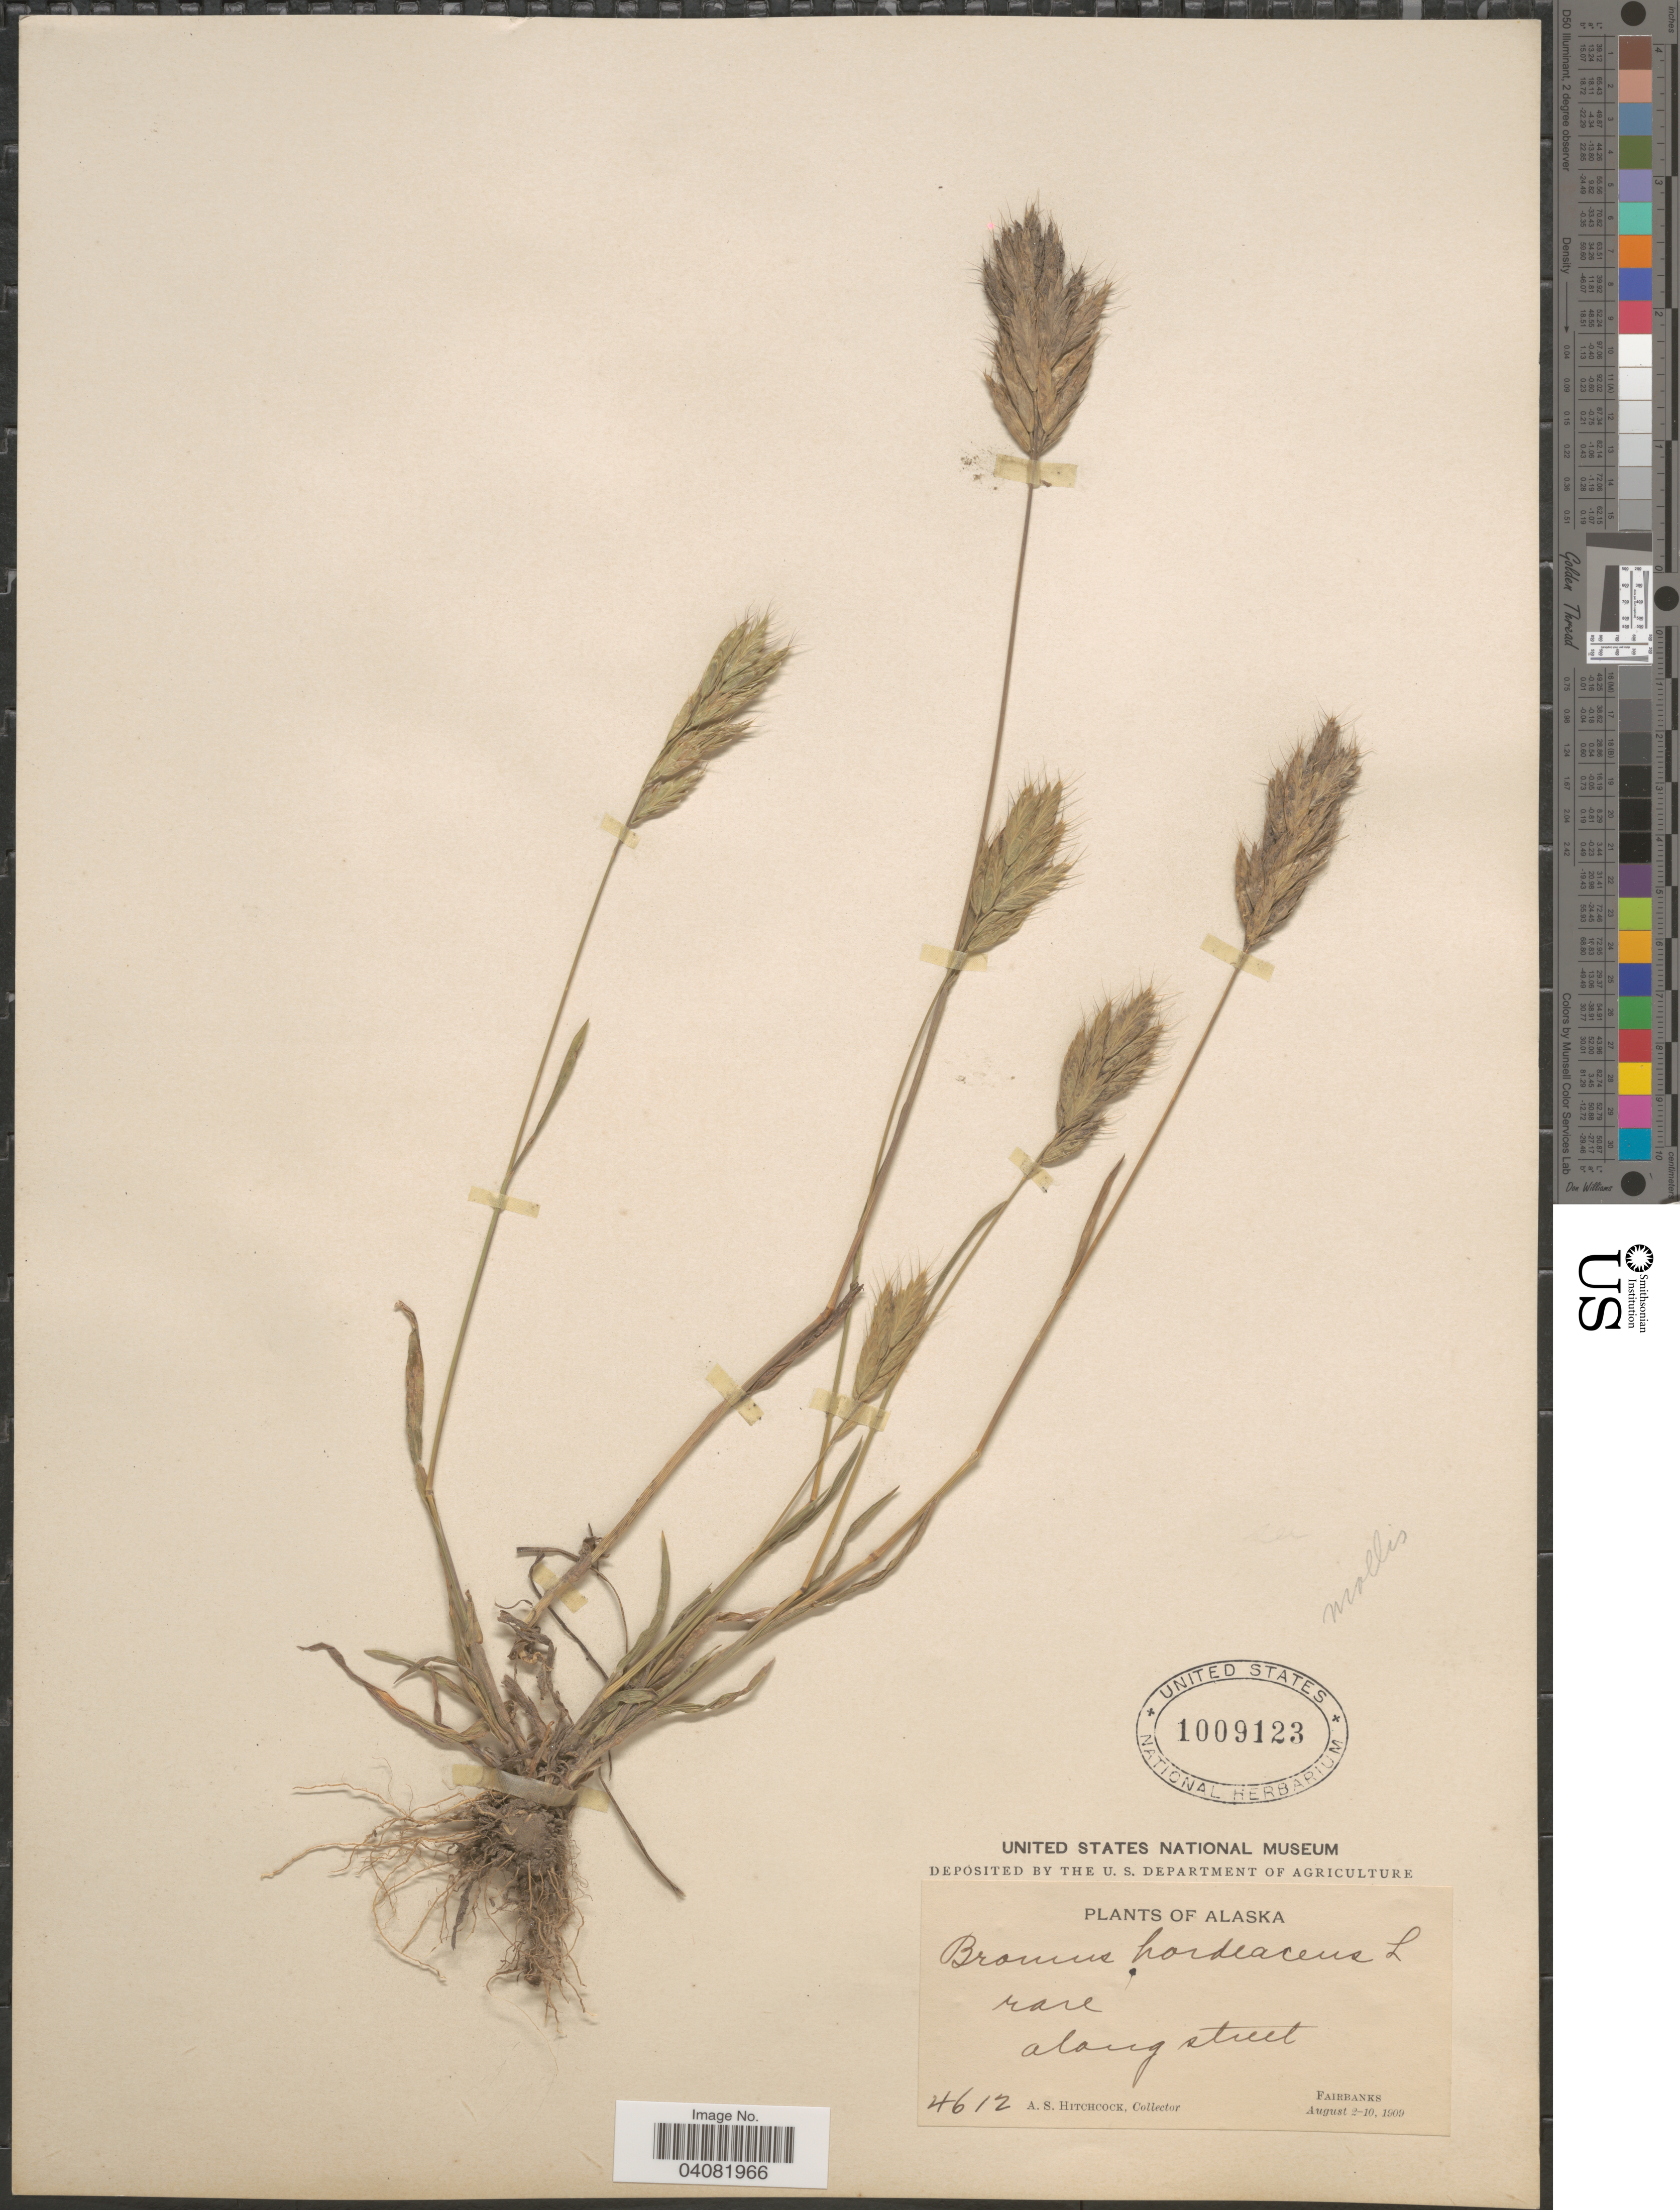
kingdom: Plantae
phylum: Tracheophyta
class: Liliopsida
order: Poales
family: Poaceae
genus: Bromus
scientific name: Bromus hordeaceus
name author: L.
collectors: A. S. Hitchcock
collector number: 4612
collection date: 1909-08-02/1909-08-10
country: United States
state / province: Alaska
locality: Along street. Fairbanks.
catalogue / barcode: US 1009123